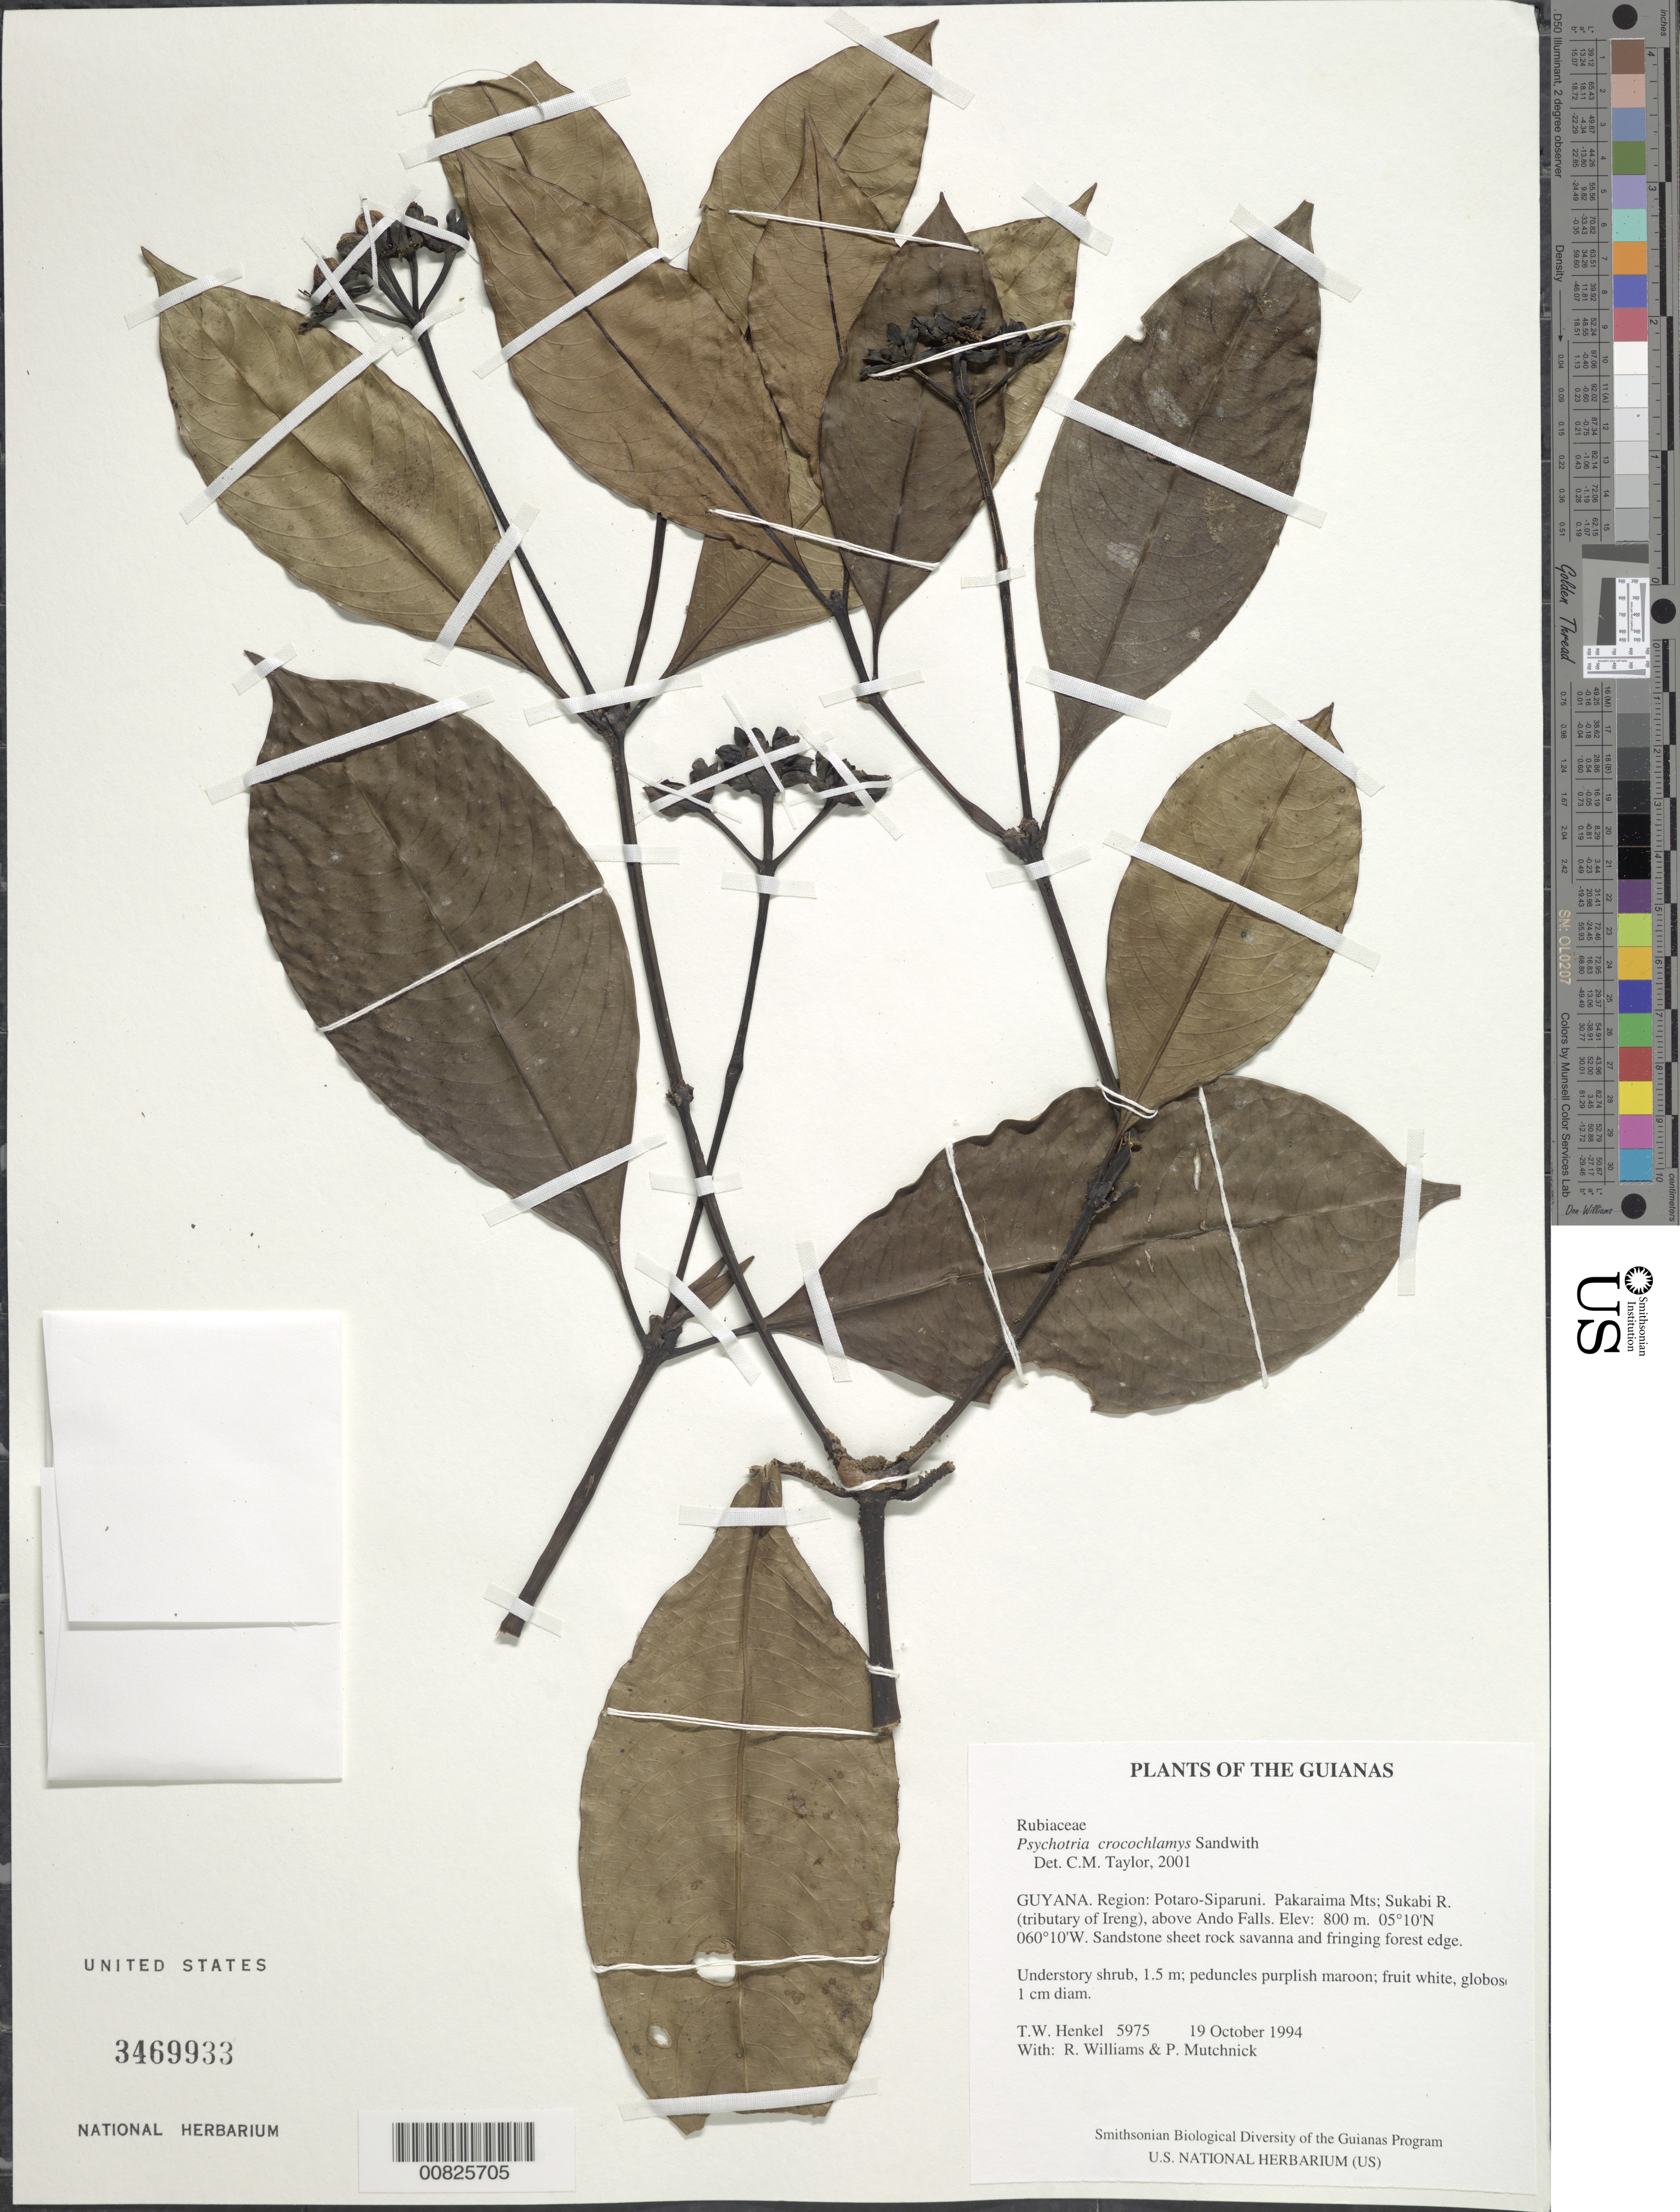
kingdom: Plantae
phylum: Tracheophyta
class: Magnoliopsida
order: Gentianales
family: Rubiaceae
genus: Palicourea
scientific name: Palicourea crocochlamys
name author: (Sandw.) Delprete & J.H. Kirkbr.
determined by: Kirkbride, J. H., Jr.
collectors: T. Henkel, R. Williams & P. Mutchnick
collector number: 5975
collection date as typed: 19 October 1994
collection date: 1994-10-19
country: Guyana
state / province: Potaro-Siparuni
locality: Pakaraima Mts; Sukabi R. (tributary of Ireng), above Ando Falls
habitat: Sandstone sheet rock savanna and fringing forest edge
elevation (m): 800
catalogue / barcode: US 3469933